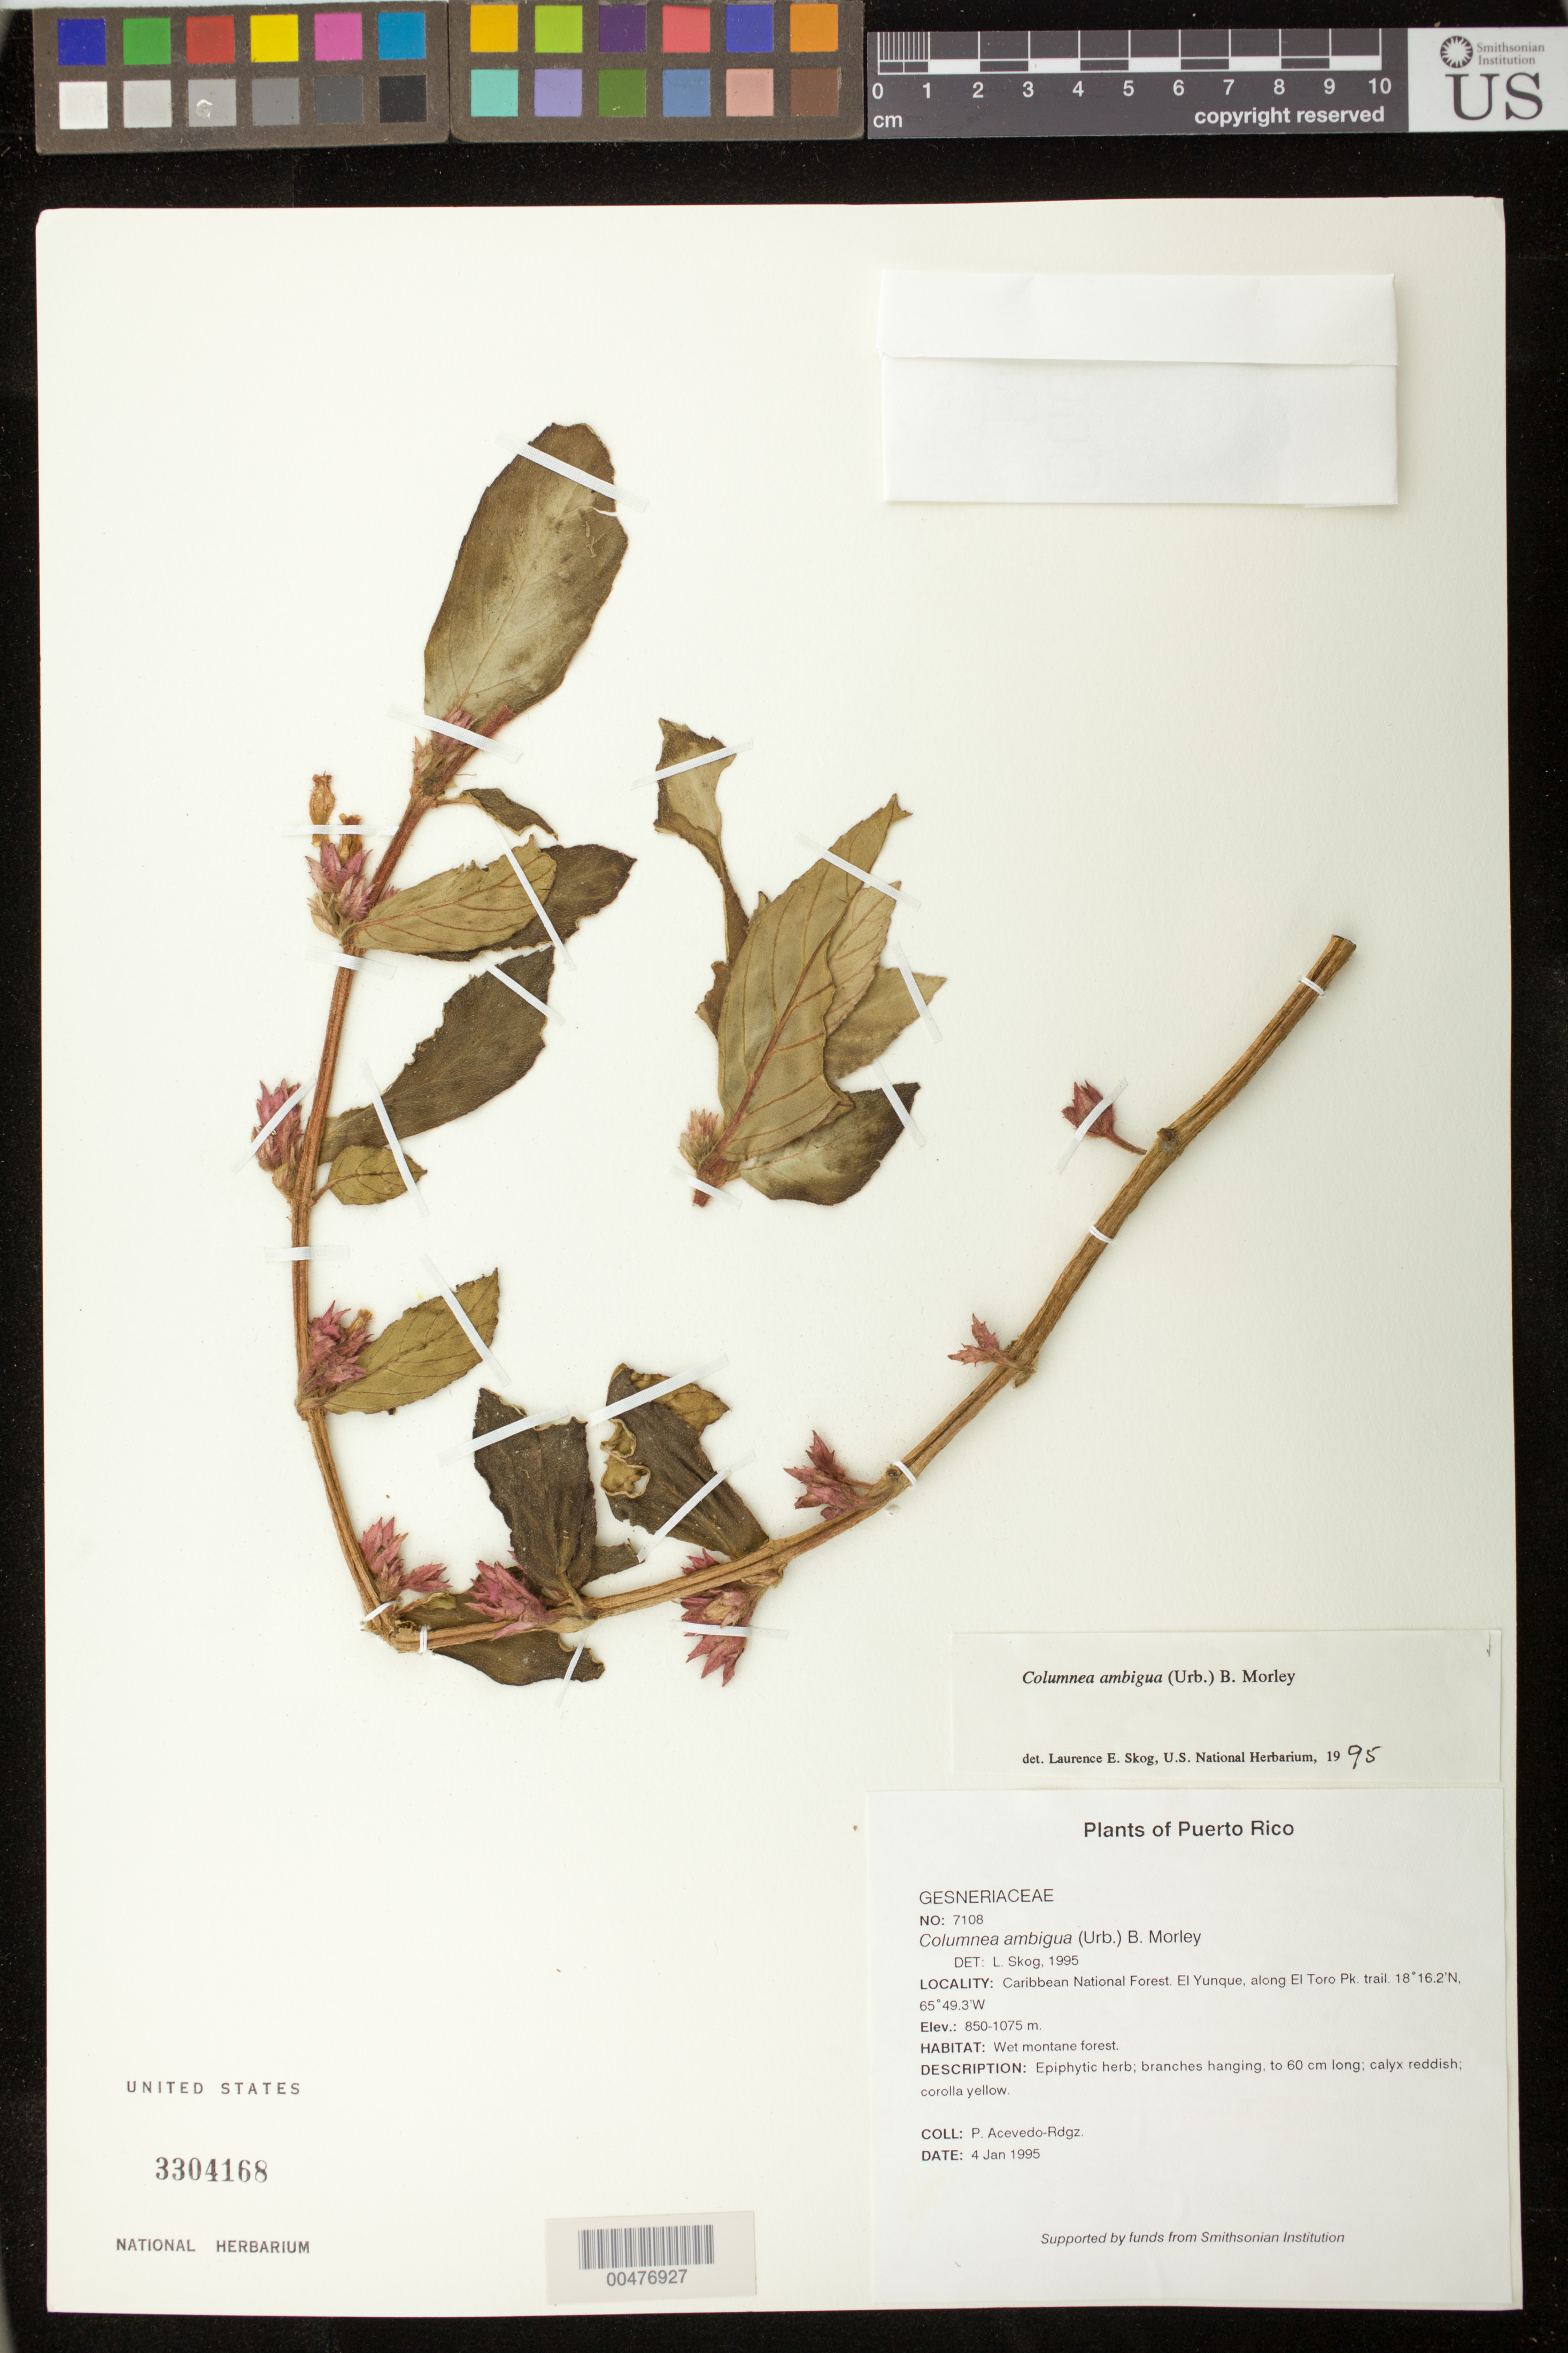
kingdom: Plantae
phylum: Tracheophyta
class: Magnoliopsida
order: Lamiales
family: Gesneriaceae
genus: Columnea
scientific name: Columnea ambigua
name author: (Urb.) B.D. Morley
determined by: Skog, Laurence E.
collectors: P. Acevedo-Rodr.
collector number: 7108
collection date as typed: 04 Jan 1995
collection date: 1995-01-04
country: Puerto Rico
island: Puerto Rico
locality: Caribbean National Forest; El Yunque, along El Toro Pk. trail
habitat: Wet montane forest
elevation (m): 850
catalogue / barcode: US 3304168